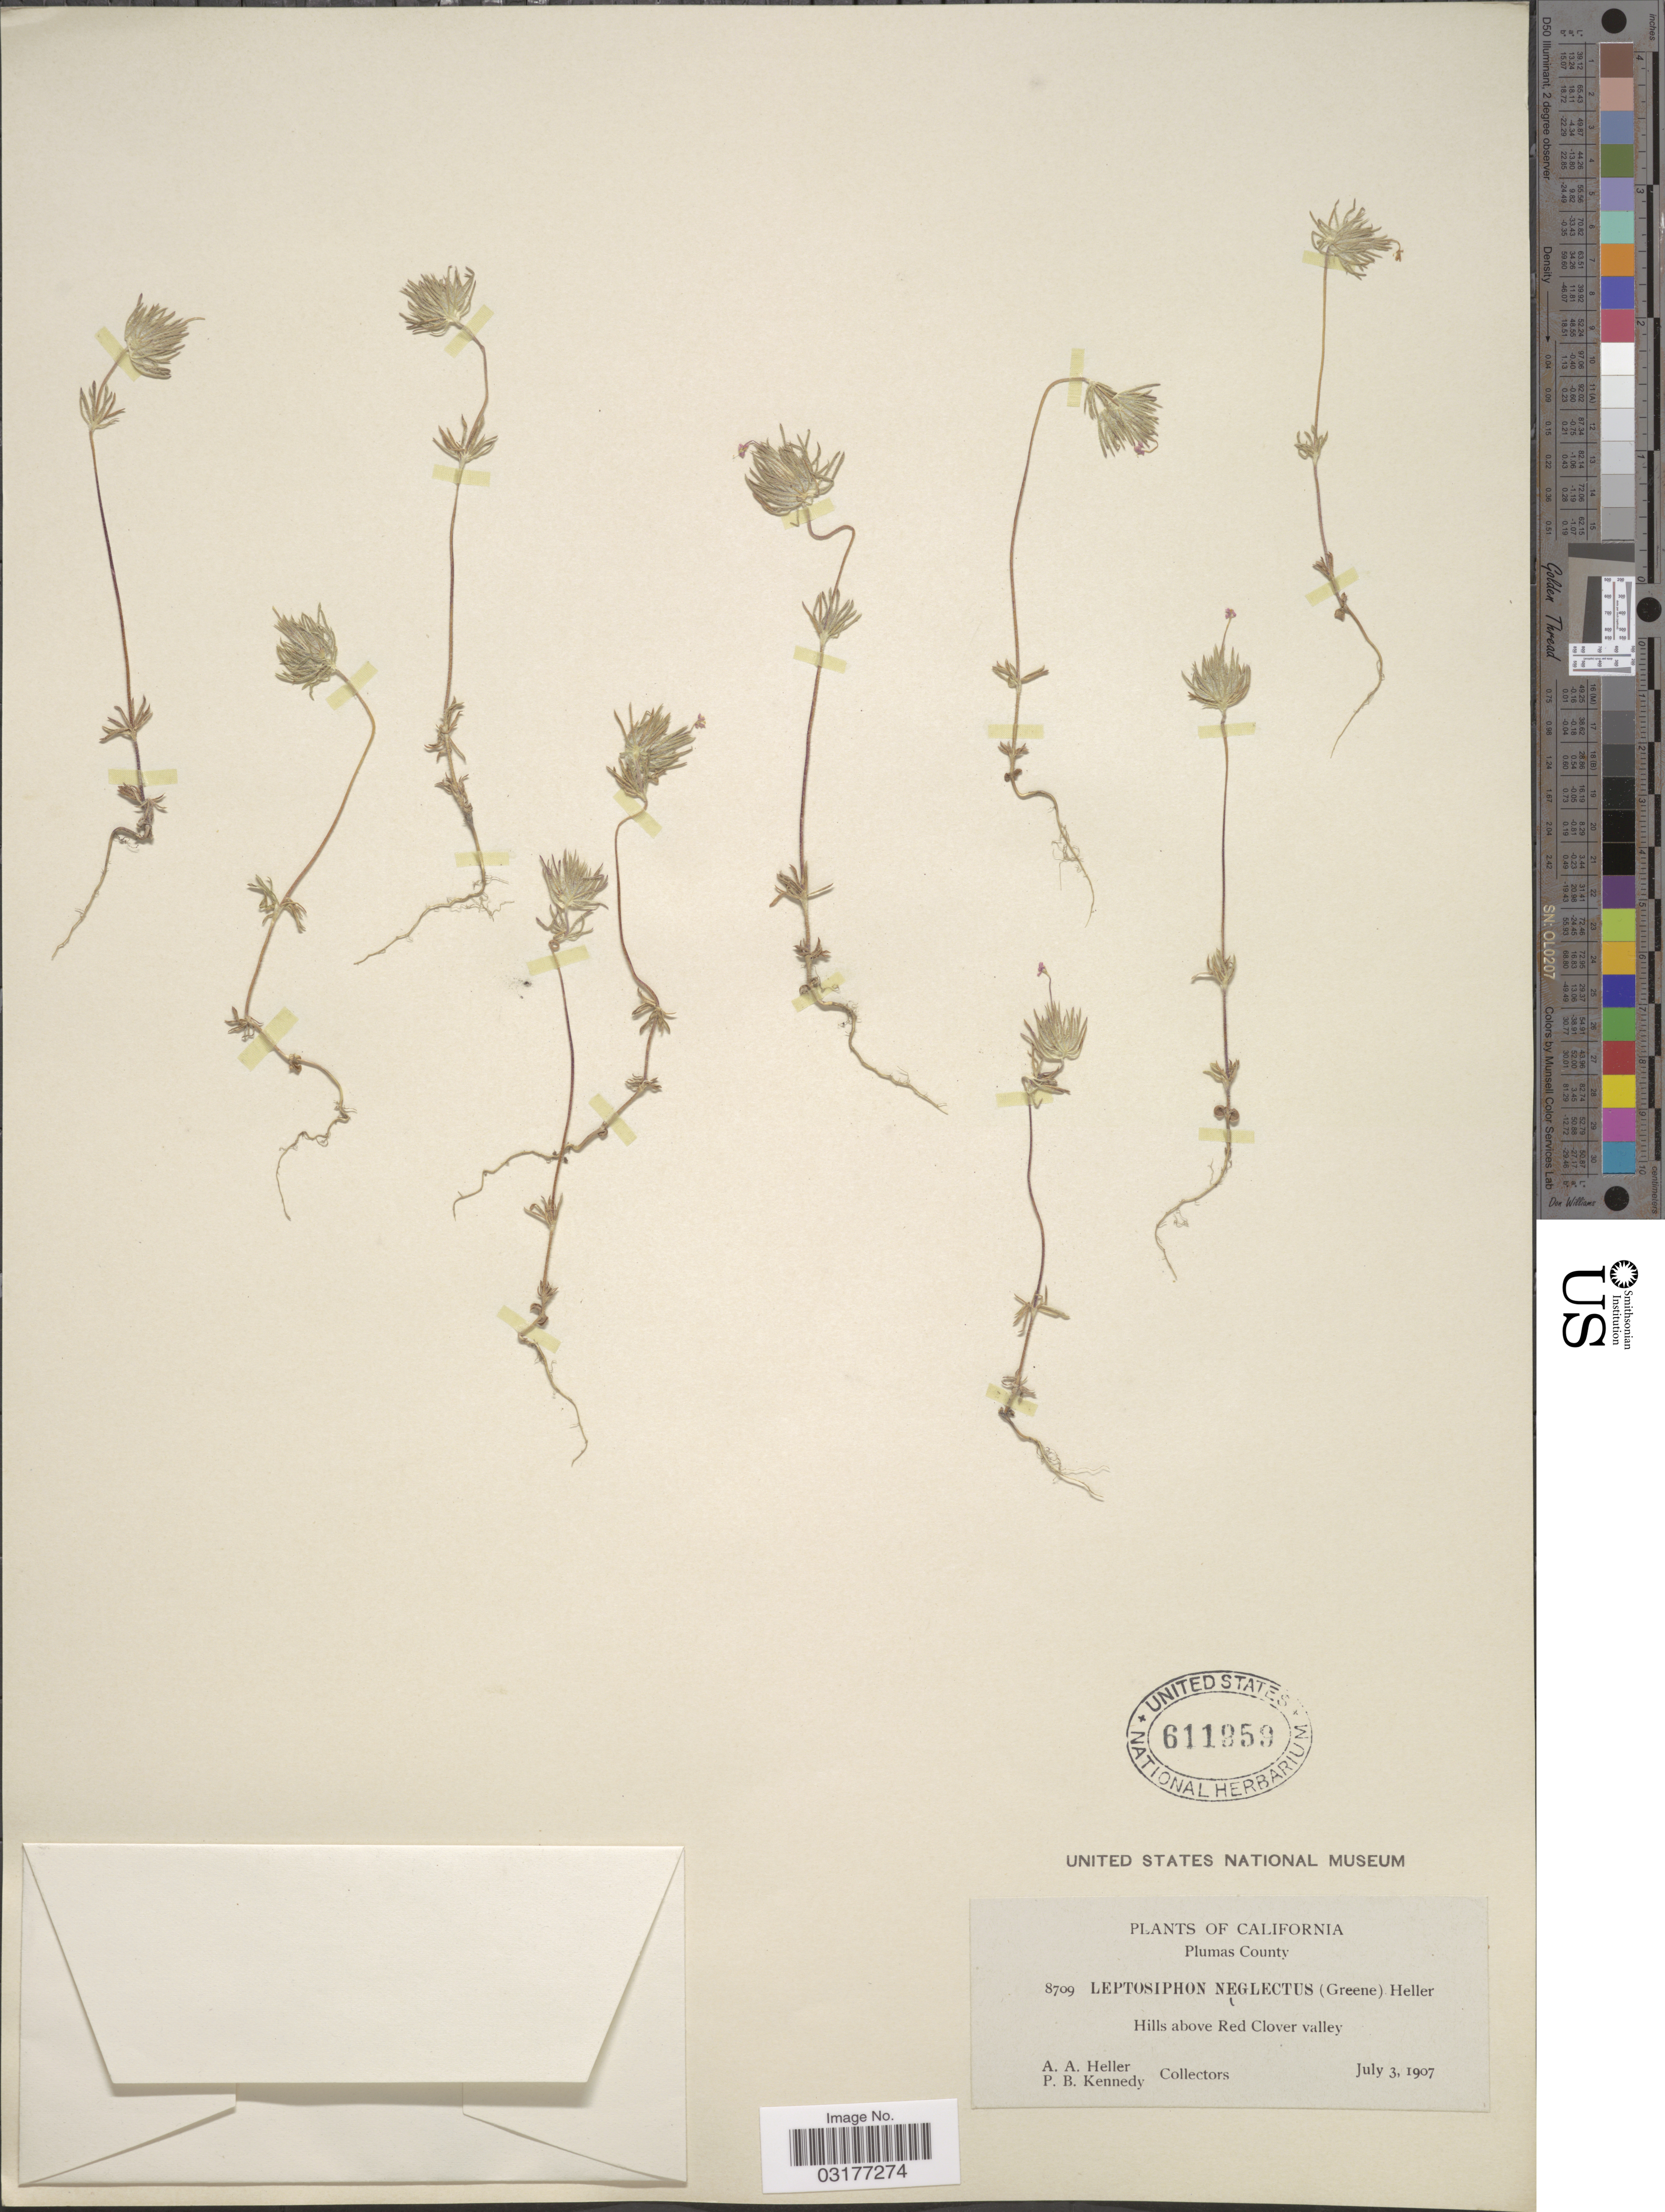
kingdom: Plantae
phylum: Tracheophyta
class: Magnoliopsida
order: Ericales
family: Polemoniaceae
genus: Leptosiphon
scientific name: Leptosiphon ciliatus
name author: (Benth.) Jeps.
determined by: Tiehm, A.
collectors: A. A. Heller & P. B. Kennedy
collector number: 8709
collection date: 1907-07-03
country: United States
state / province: California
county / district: Plumas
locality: Plumas County. Hills above Red Clover valley.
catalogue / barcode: US 611859